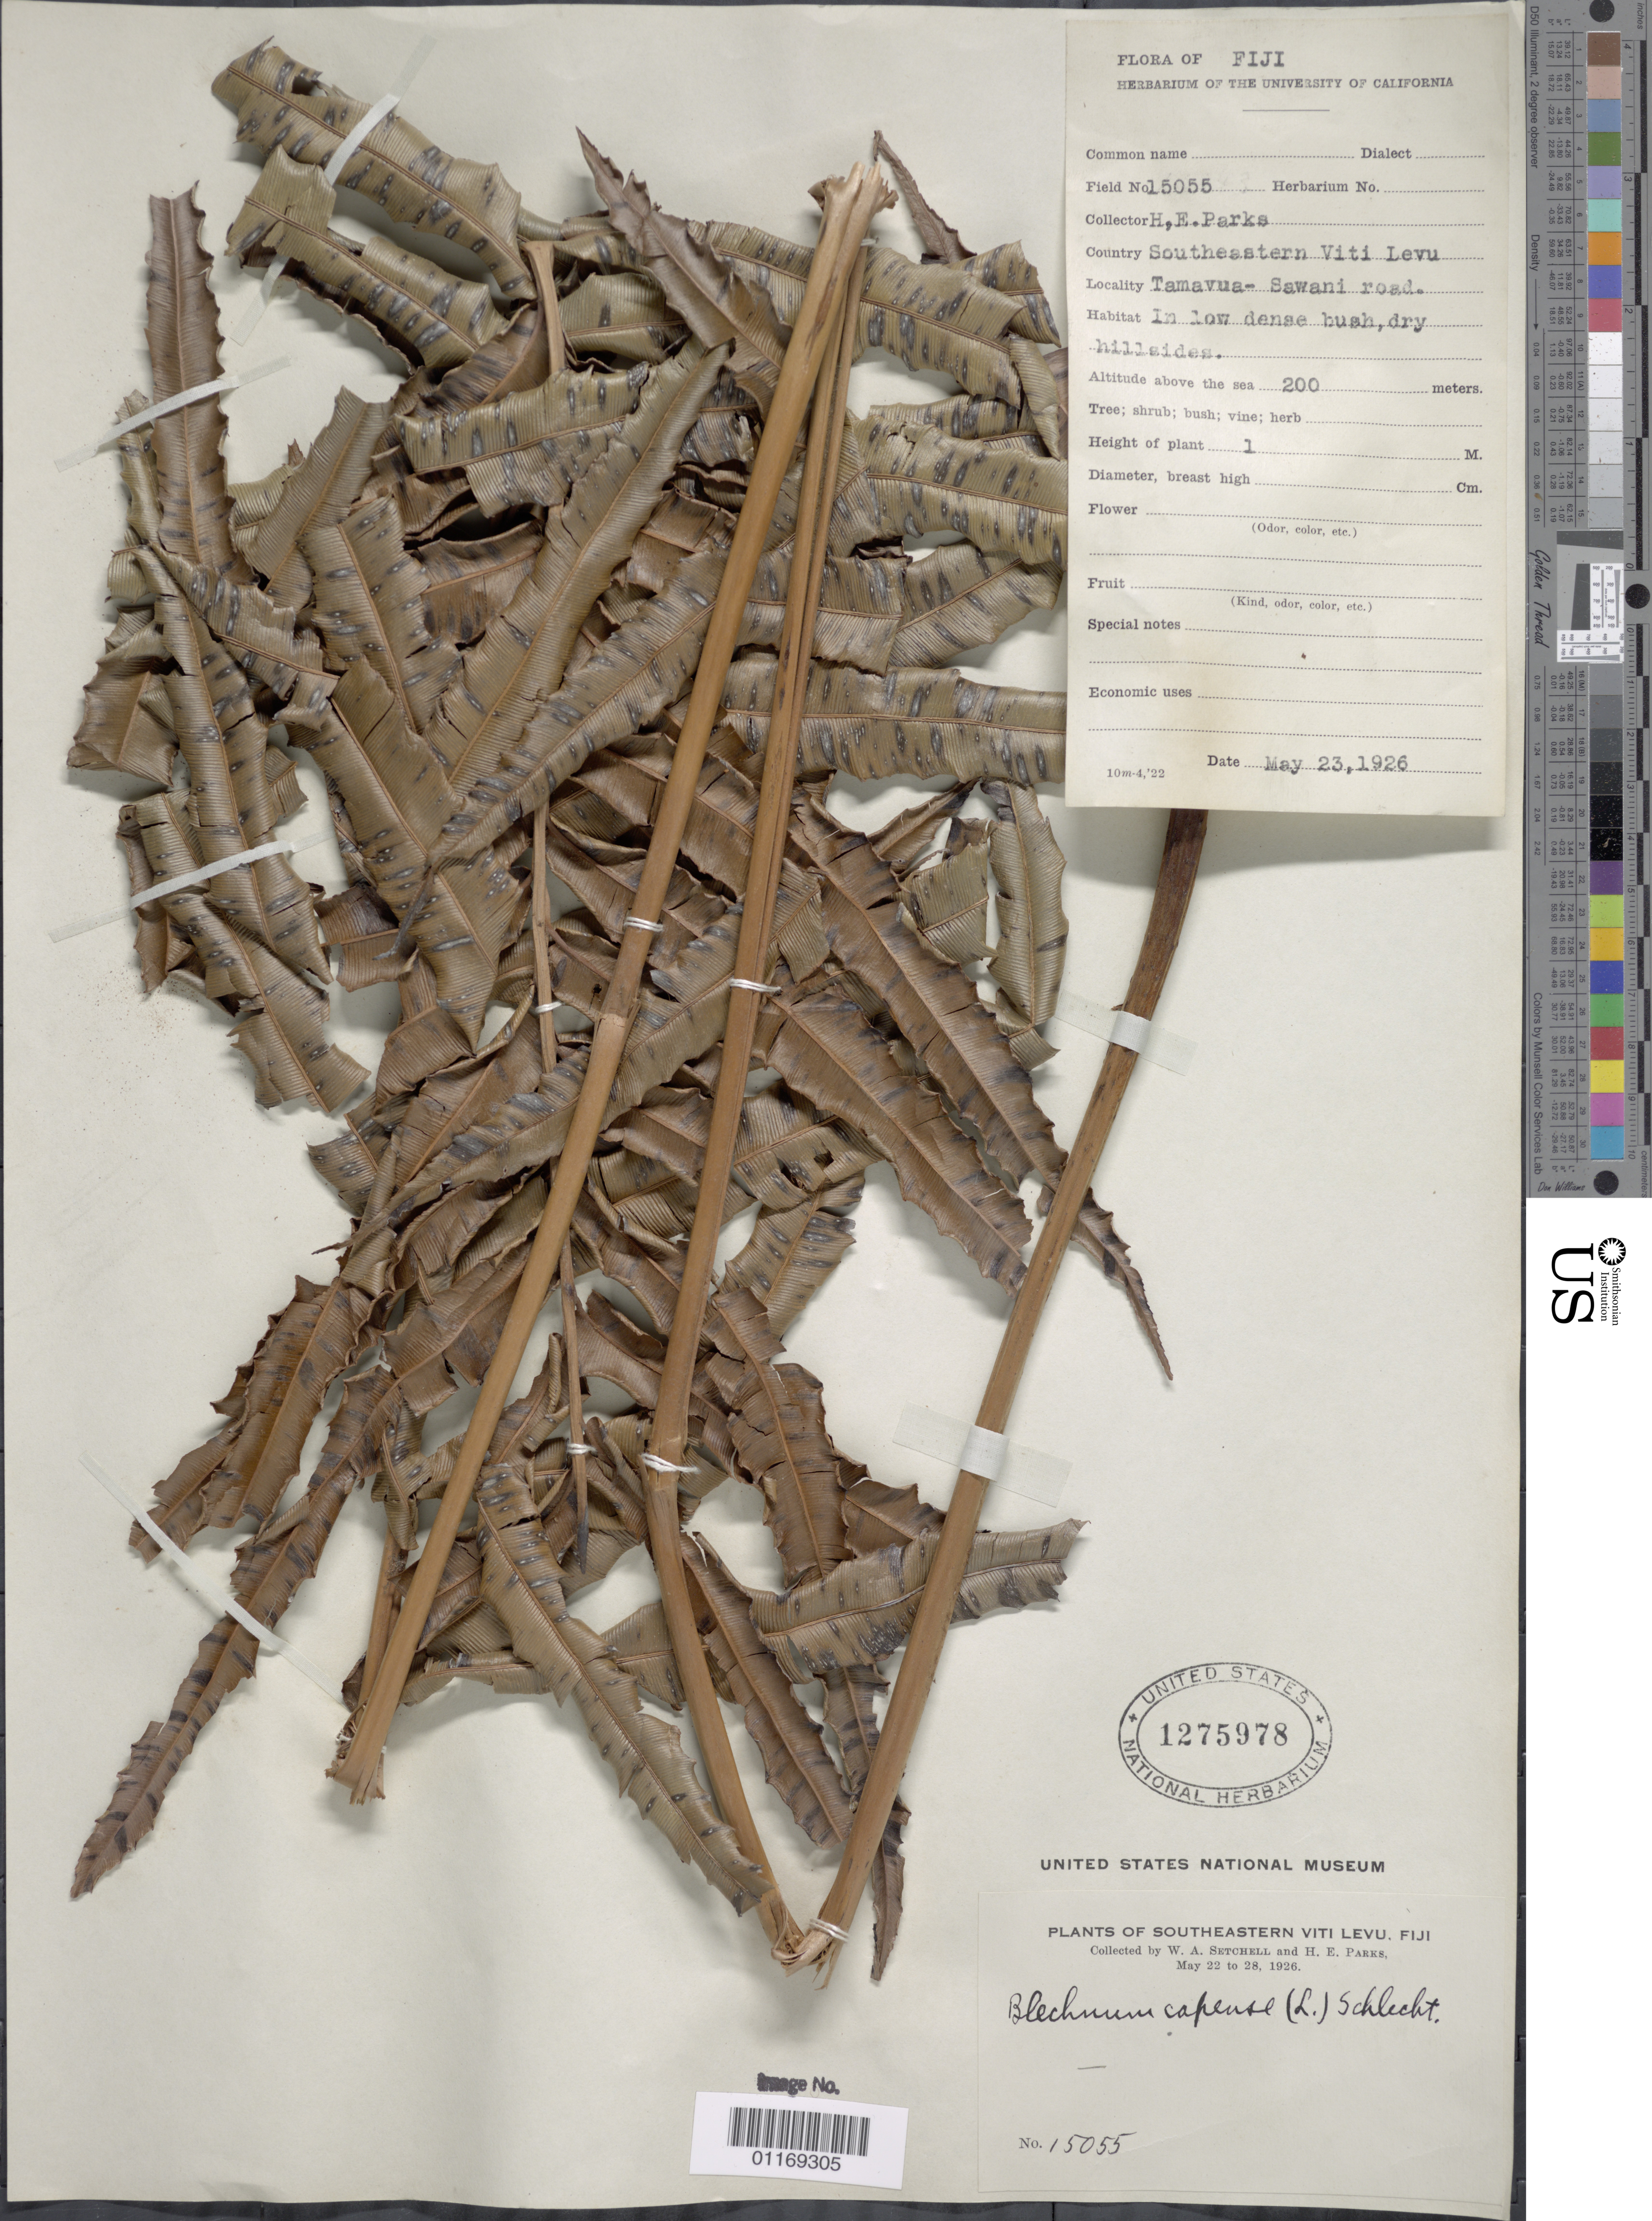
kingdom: Plantae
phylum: Tracheophyta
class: Polypodiopsida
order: Polypodiales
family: Blechnaceae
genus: Blechnum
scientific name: Blechnum procerum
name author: (F. Först.) Sw.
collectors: W. Setchell & H. E. Parks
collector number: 15055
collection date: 1926-05-23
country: Fiji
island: Viti Levu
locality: Naitasiri: Tamavua-Sawani road.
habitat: In low dense bush, dry hillsides.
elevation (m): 200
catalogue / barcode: US 1275978